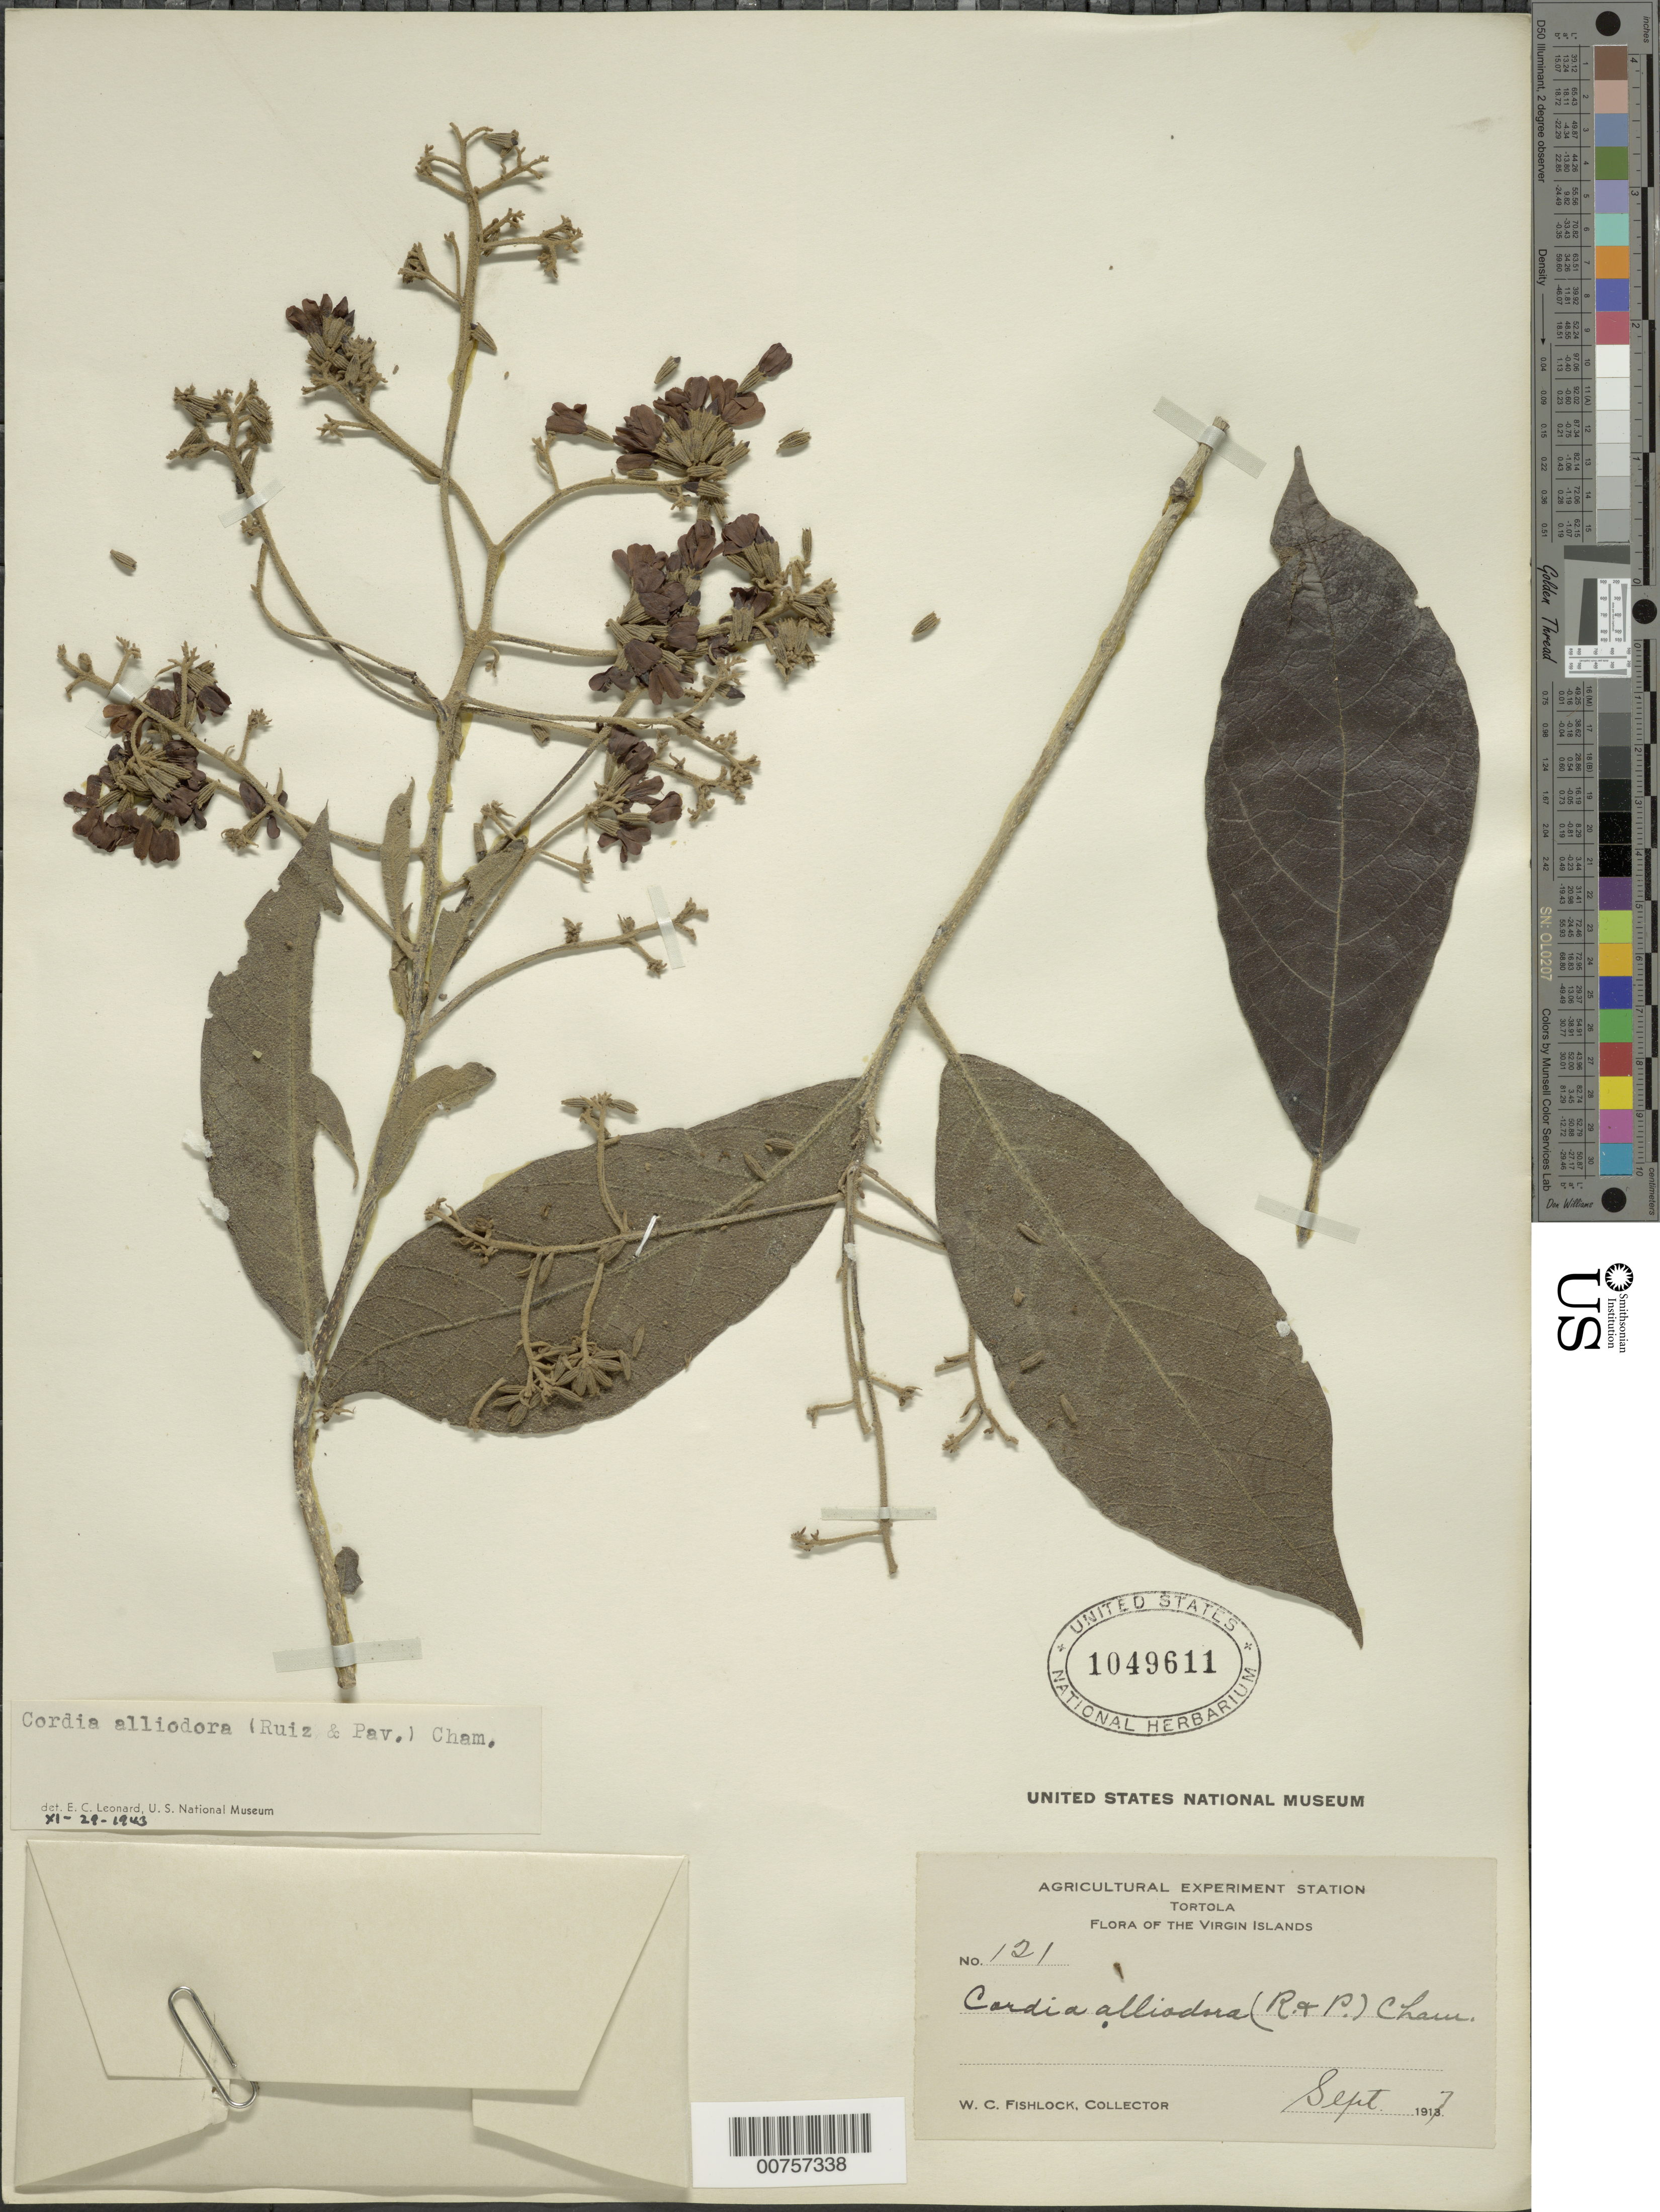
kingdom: Plantae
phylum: Tracheophyta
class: Magnoliopsida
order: Boraginales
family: Cordiaceae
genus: Cordia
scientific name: Cordia alliodora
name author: (Ruiz & Pav.) Oken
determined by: Leonard, Emery C., (US)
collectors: W. Fishlock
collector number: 121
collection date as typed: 07 Sep 1917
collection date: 1917-09-07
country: British Virgin Islands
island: Tortola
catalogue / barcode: US 1049611